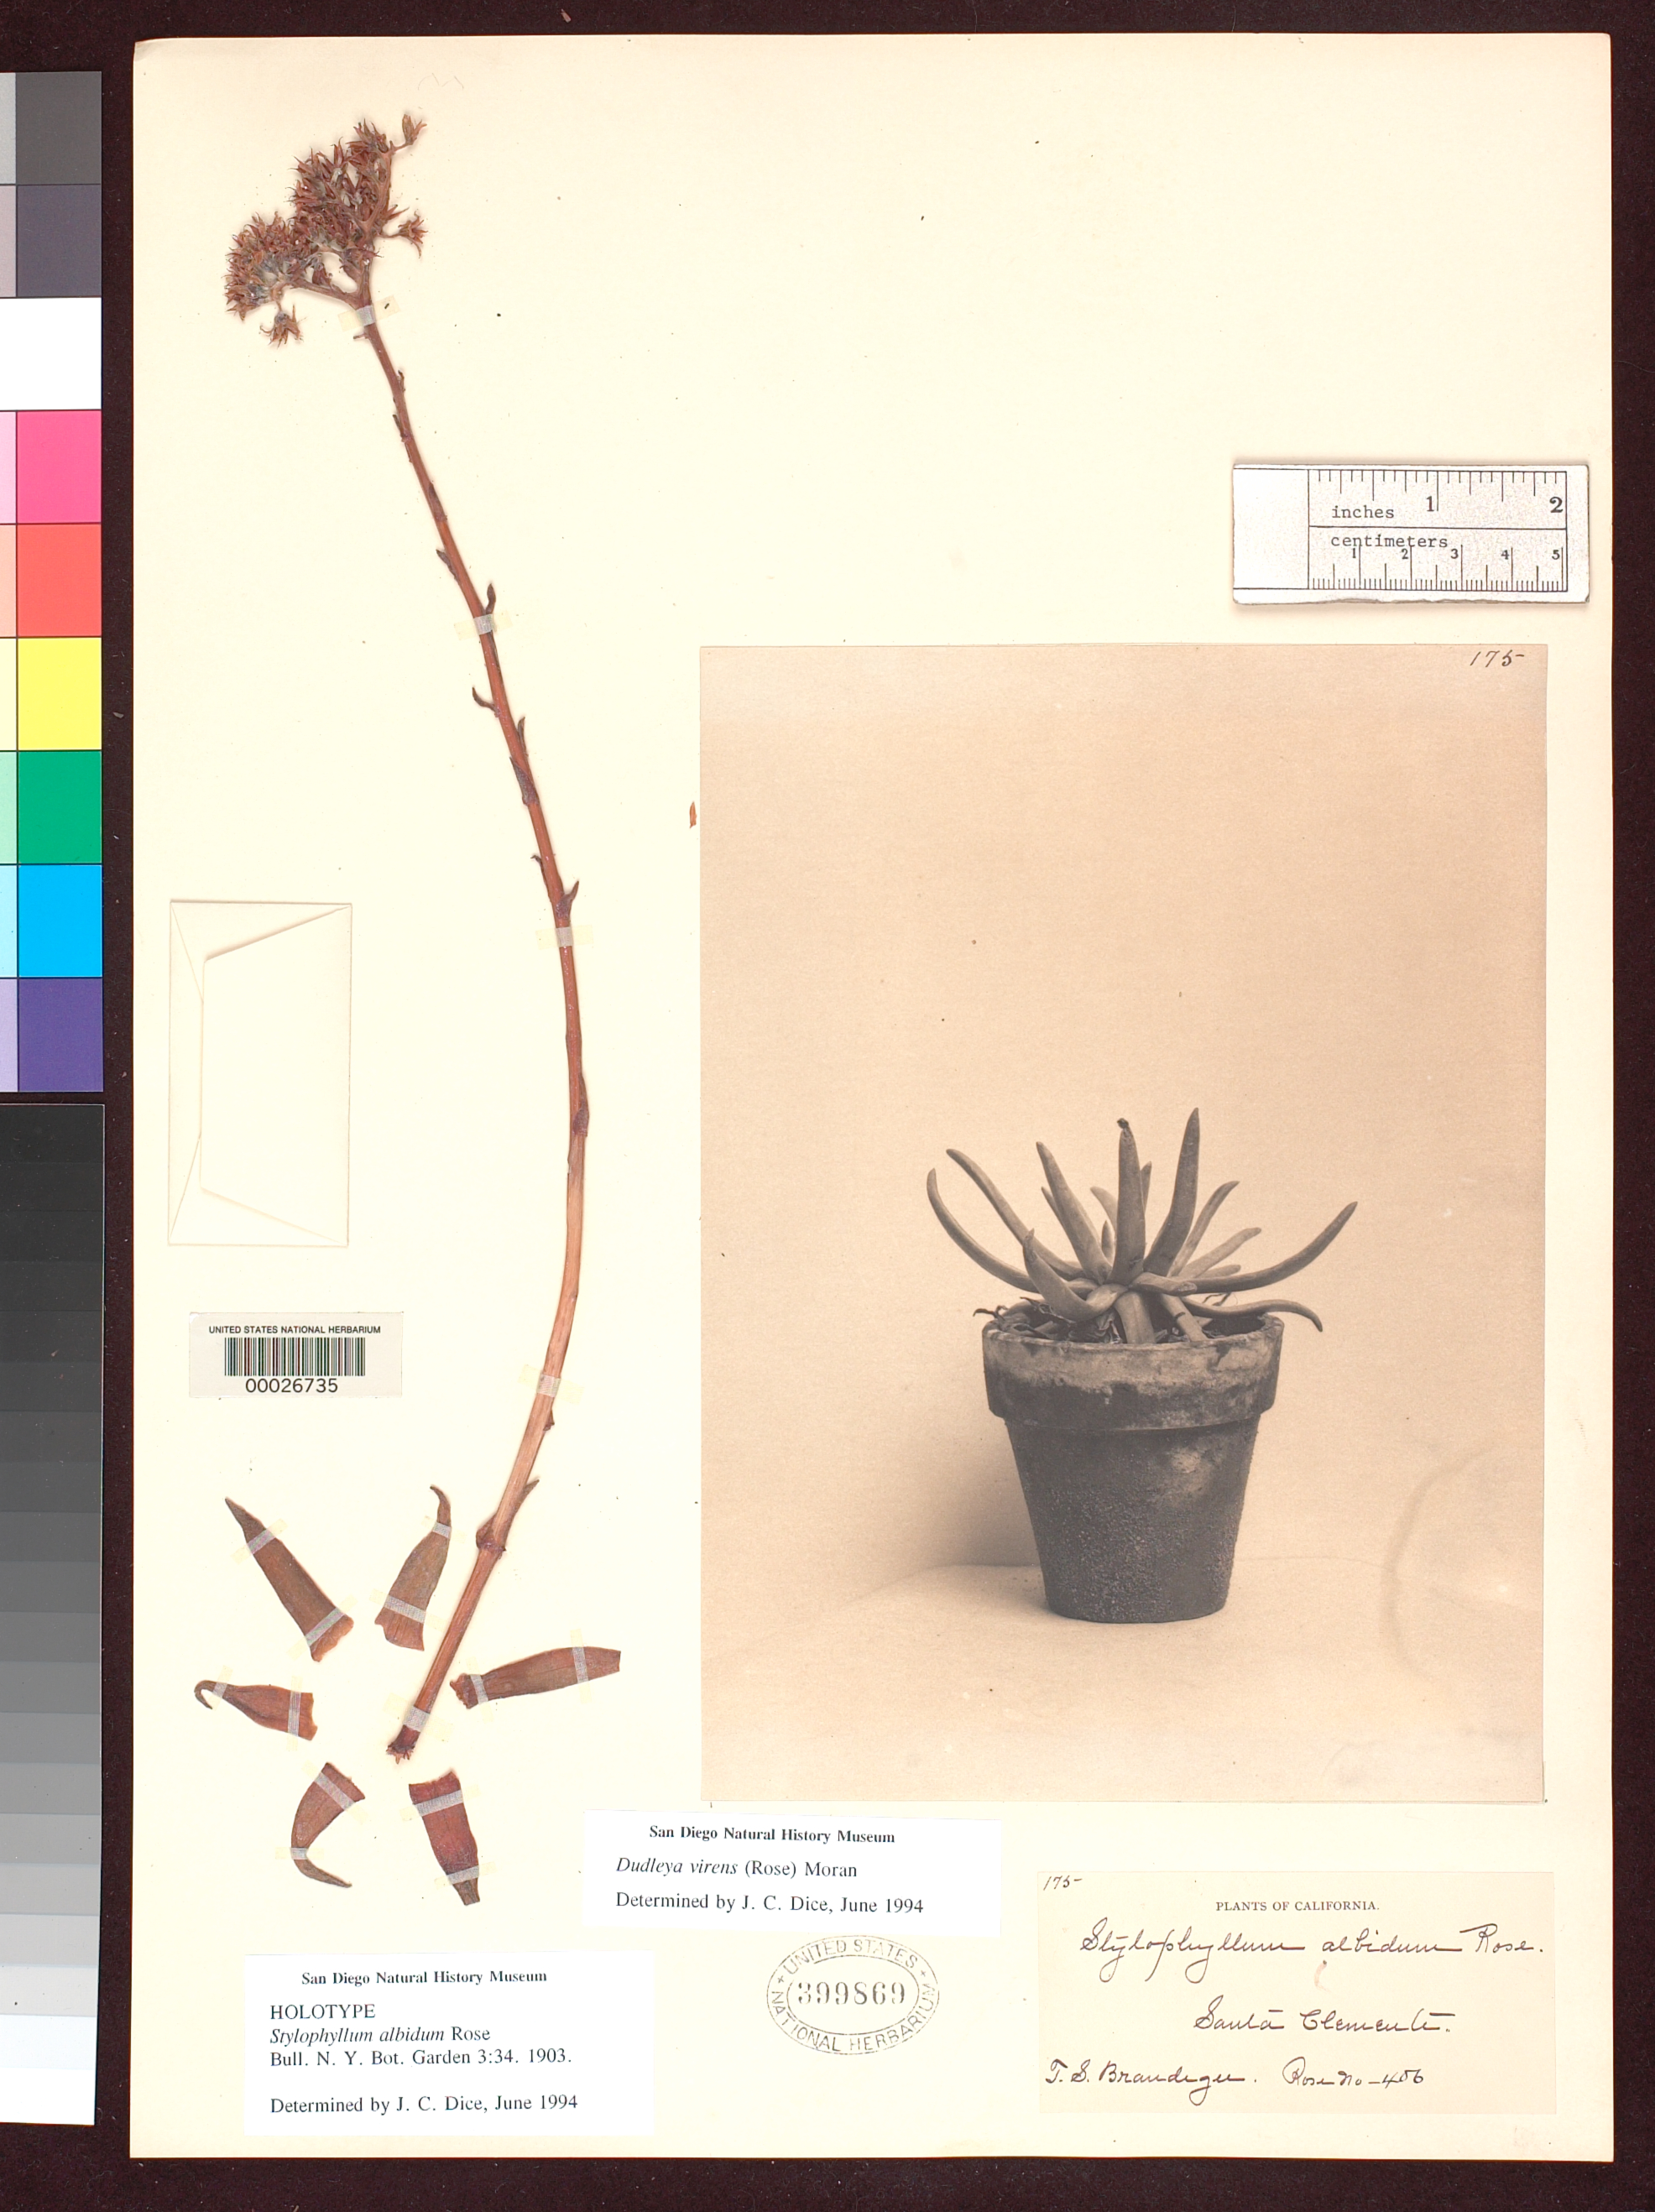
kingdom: Plantae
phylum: Tracheophyta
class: Magnoliopsida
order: Saxifragales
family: Crassulaceae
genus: Stylophyllum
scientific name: Stylophyllum albidum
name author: Rose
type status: Holotype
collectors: T. S. Brandegee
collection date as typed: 25 Aug 1894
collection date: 1894-08-25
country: United States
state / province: California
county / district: Los Angeles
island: San Clemente Island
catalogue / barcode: US 399869